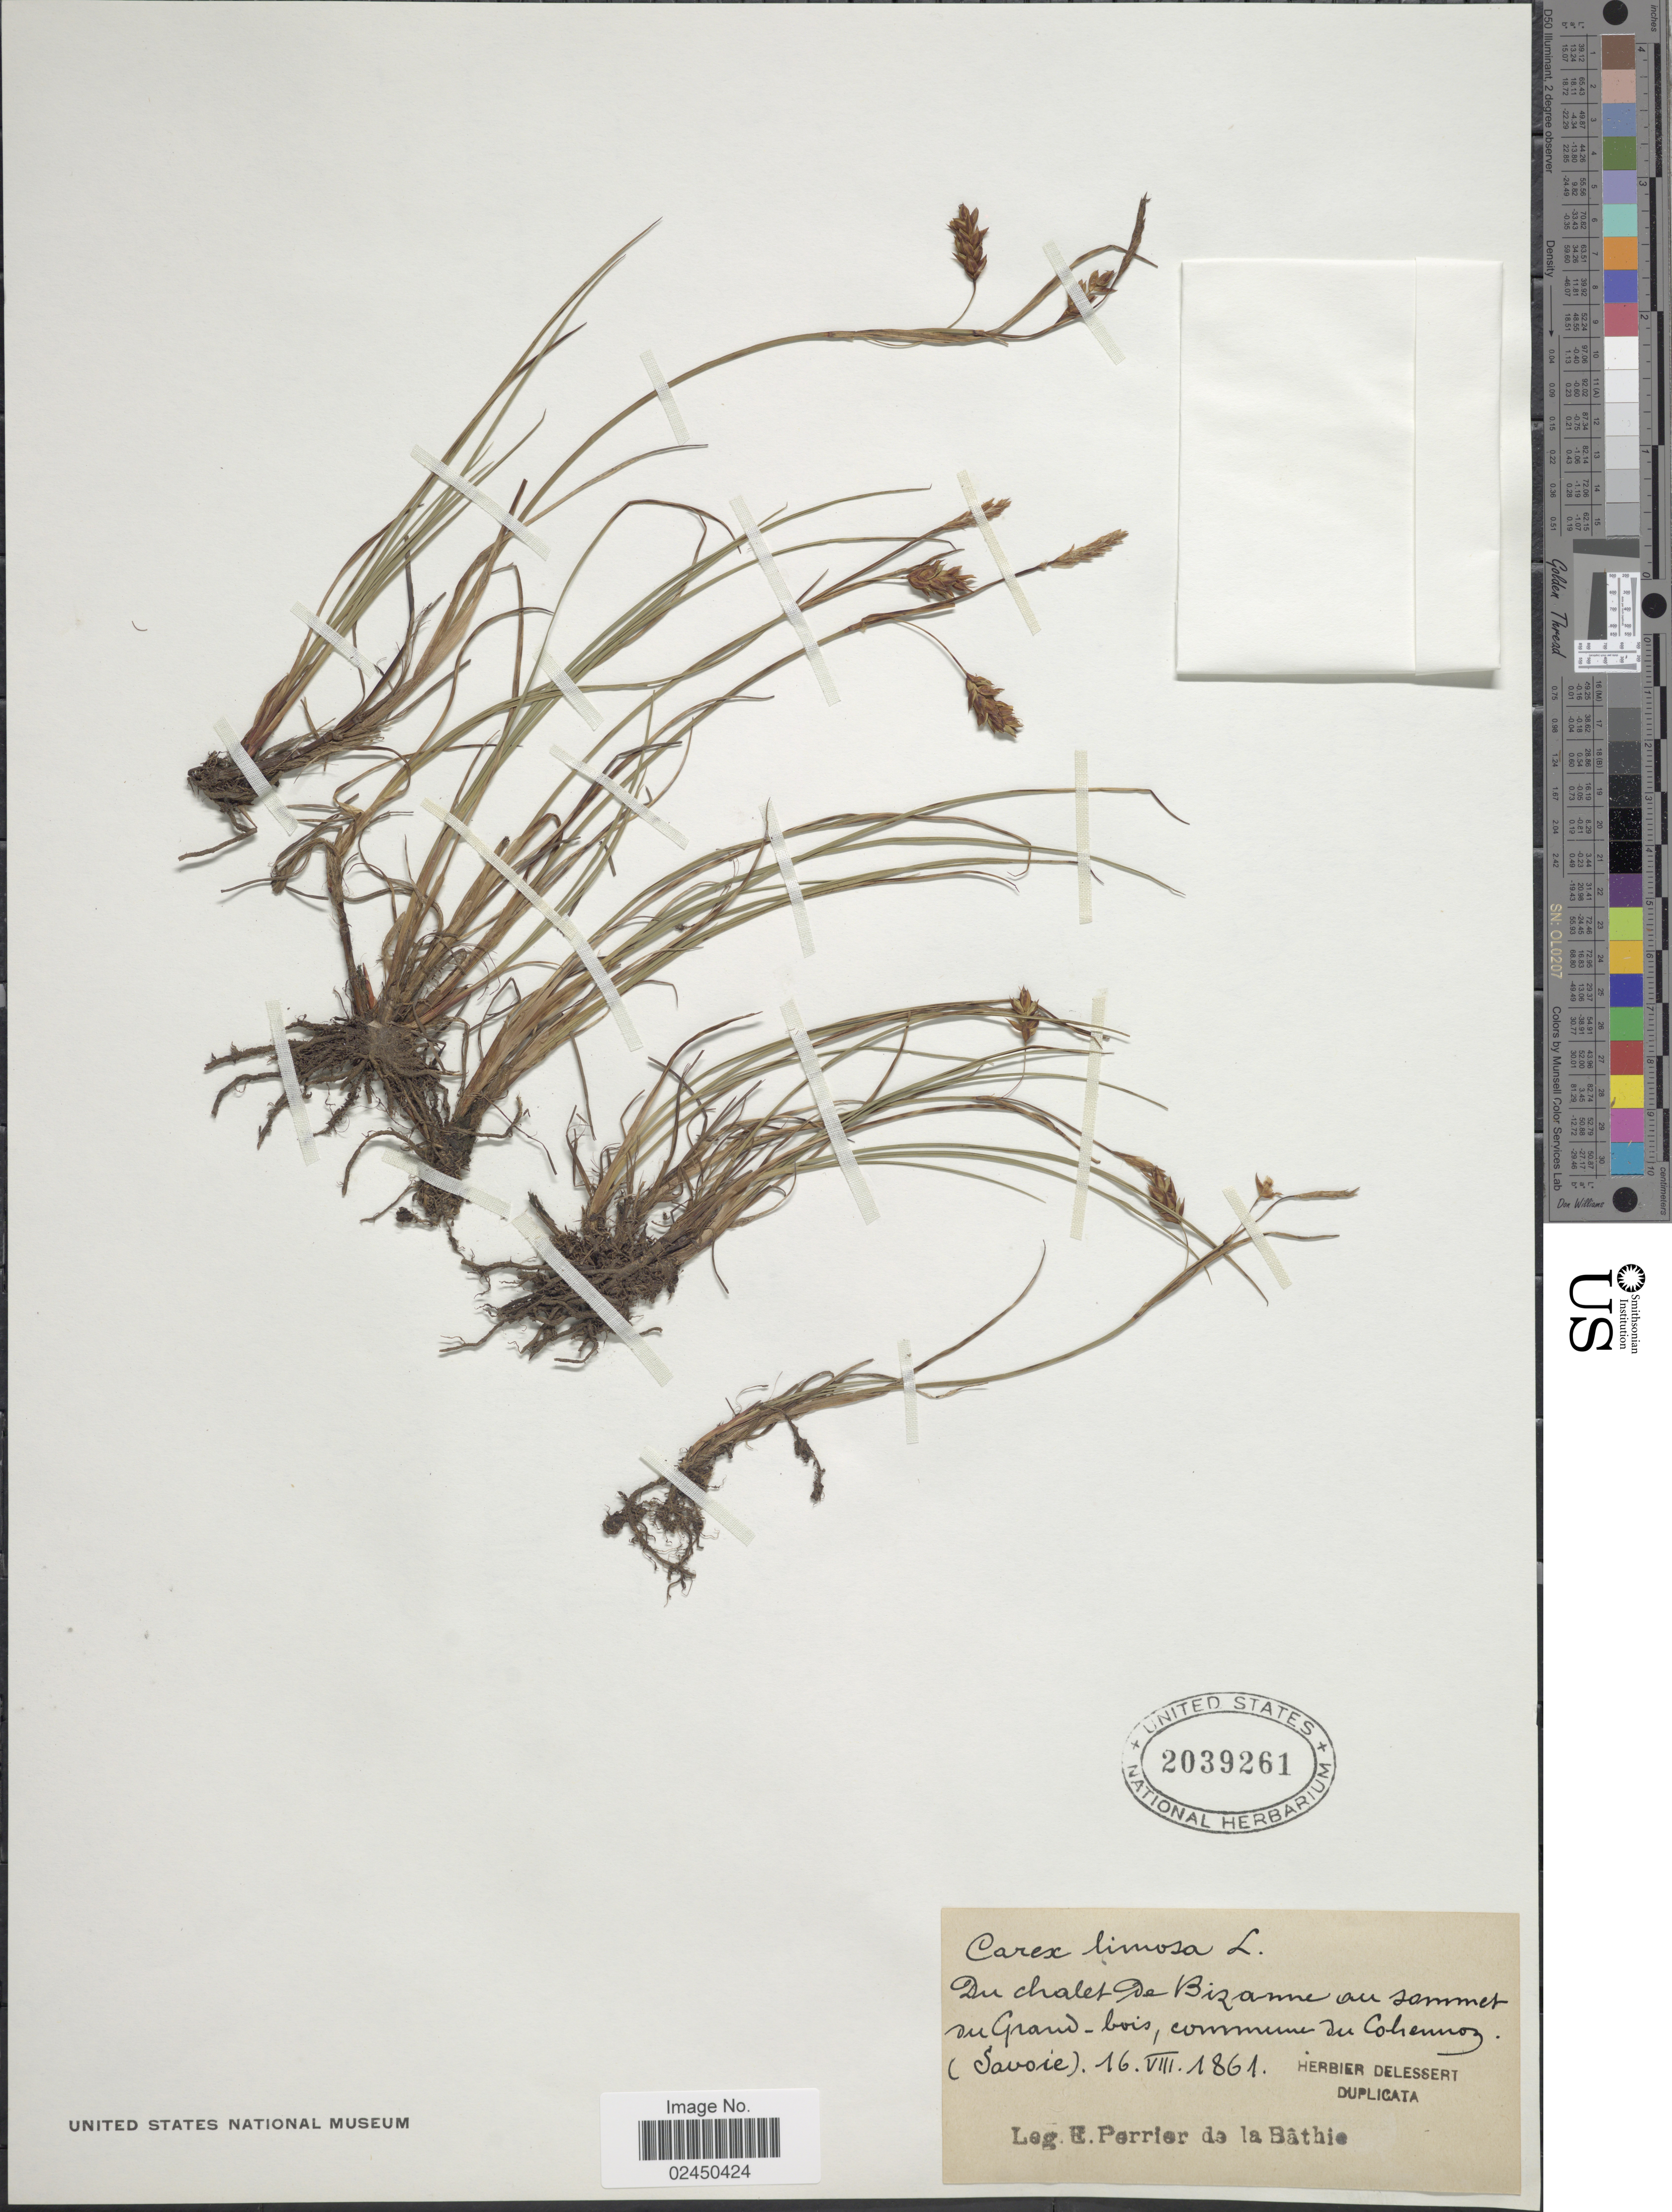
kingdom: Plantae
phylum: Tracheophyta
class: Liliopsida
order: Poales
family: Cyperaceae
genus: Carex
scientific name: Carex limosa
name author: L.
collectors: E. Perrier de la Bâthie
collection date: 1861-08-16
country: France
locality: Du chalet de Bizanne au sommet du Grand-bois, commun du Cohennoz (Savoie)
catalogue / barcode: US 2039261